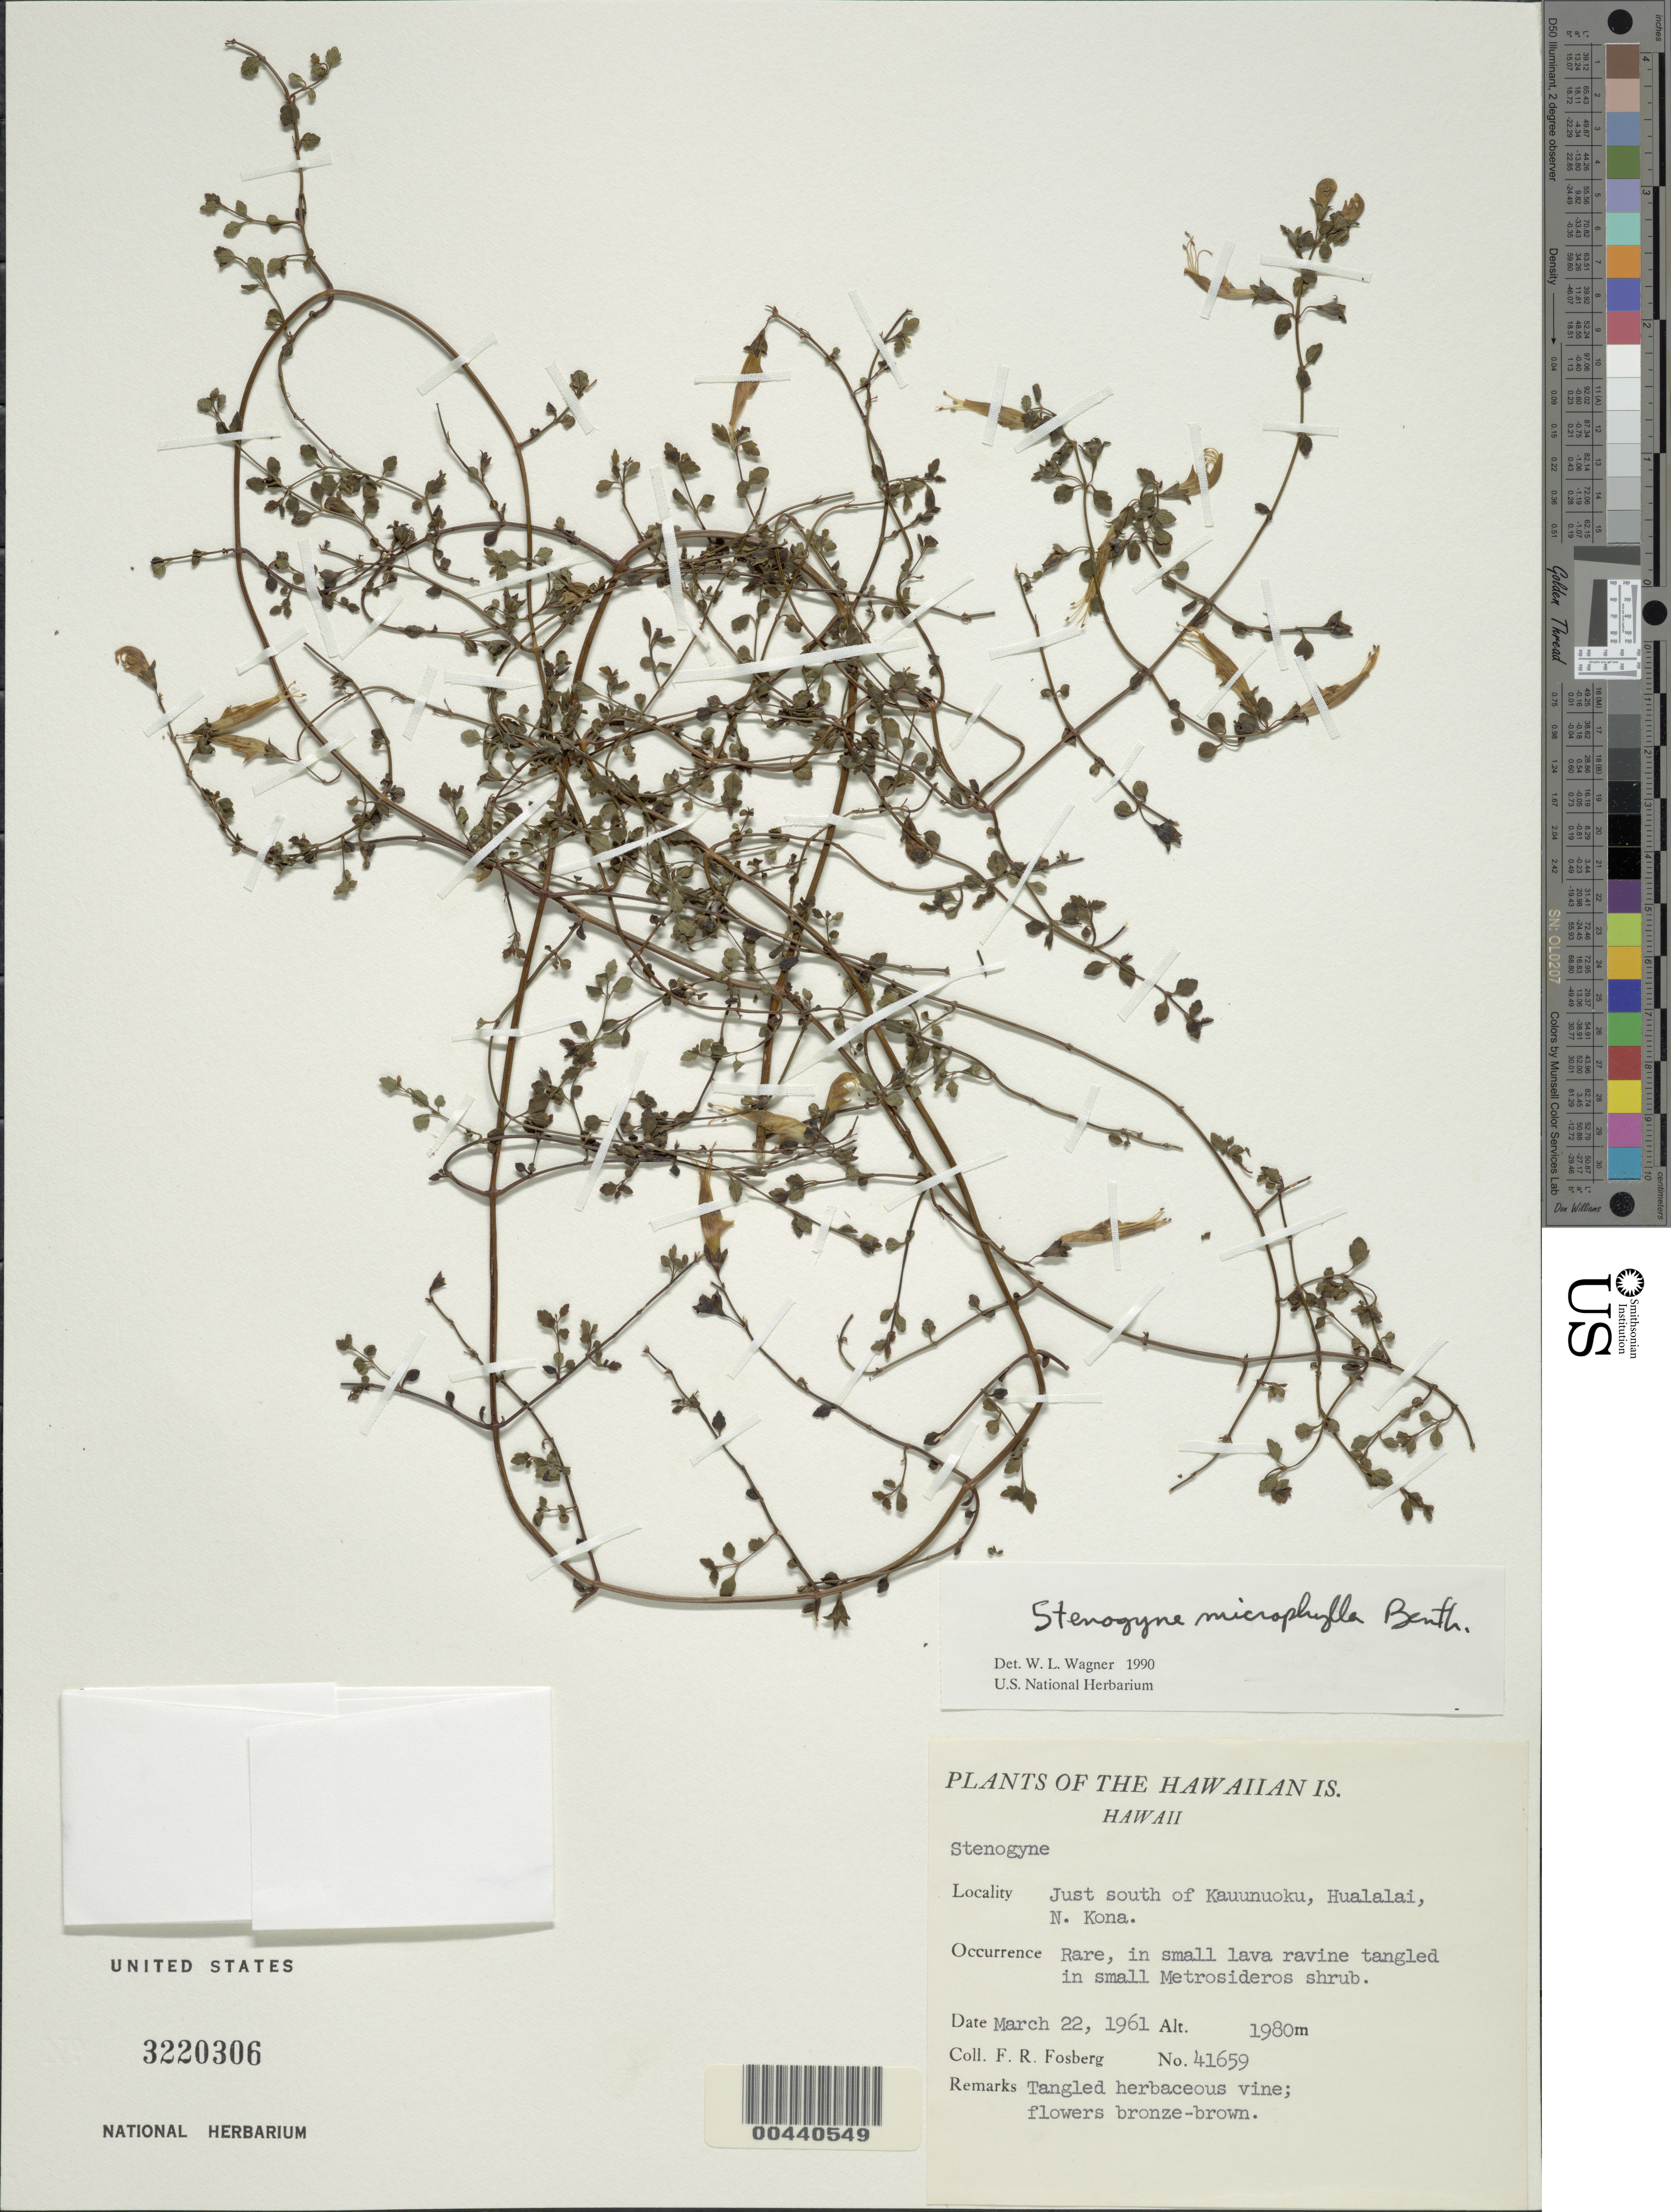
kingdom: Plantae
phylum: Tracheophyta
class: Magnoliopsida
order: Lamiales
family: Lamiaceae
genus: Stenogyne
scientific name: Stenogyne microphylla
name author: Benth.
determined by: Wagner, W. L., (BOT), Smithsonian Institution - National Museum of Natural History (UNITED STATES)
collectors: F. R. Fosberg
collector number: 41659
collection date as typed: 22 Mar 1961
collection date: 1961-03-22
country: United States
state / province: Hawaii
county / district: Hawaii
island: Hawaii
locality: Just south of Kauunuoku, Hualalai, N Kona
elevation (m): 1980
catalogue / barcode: US 3220306